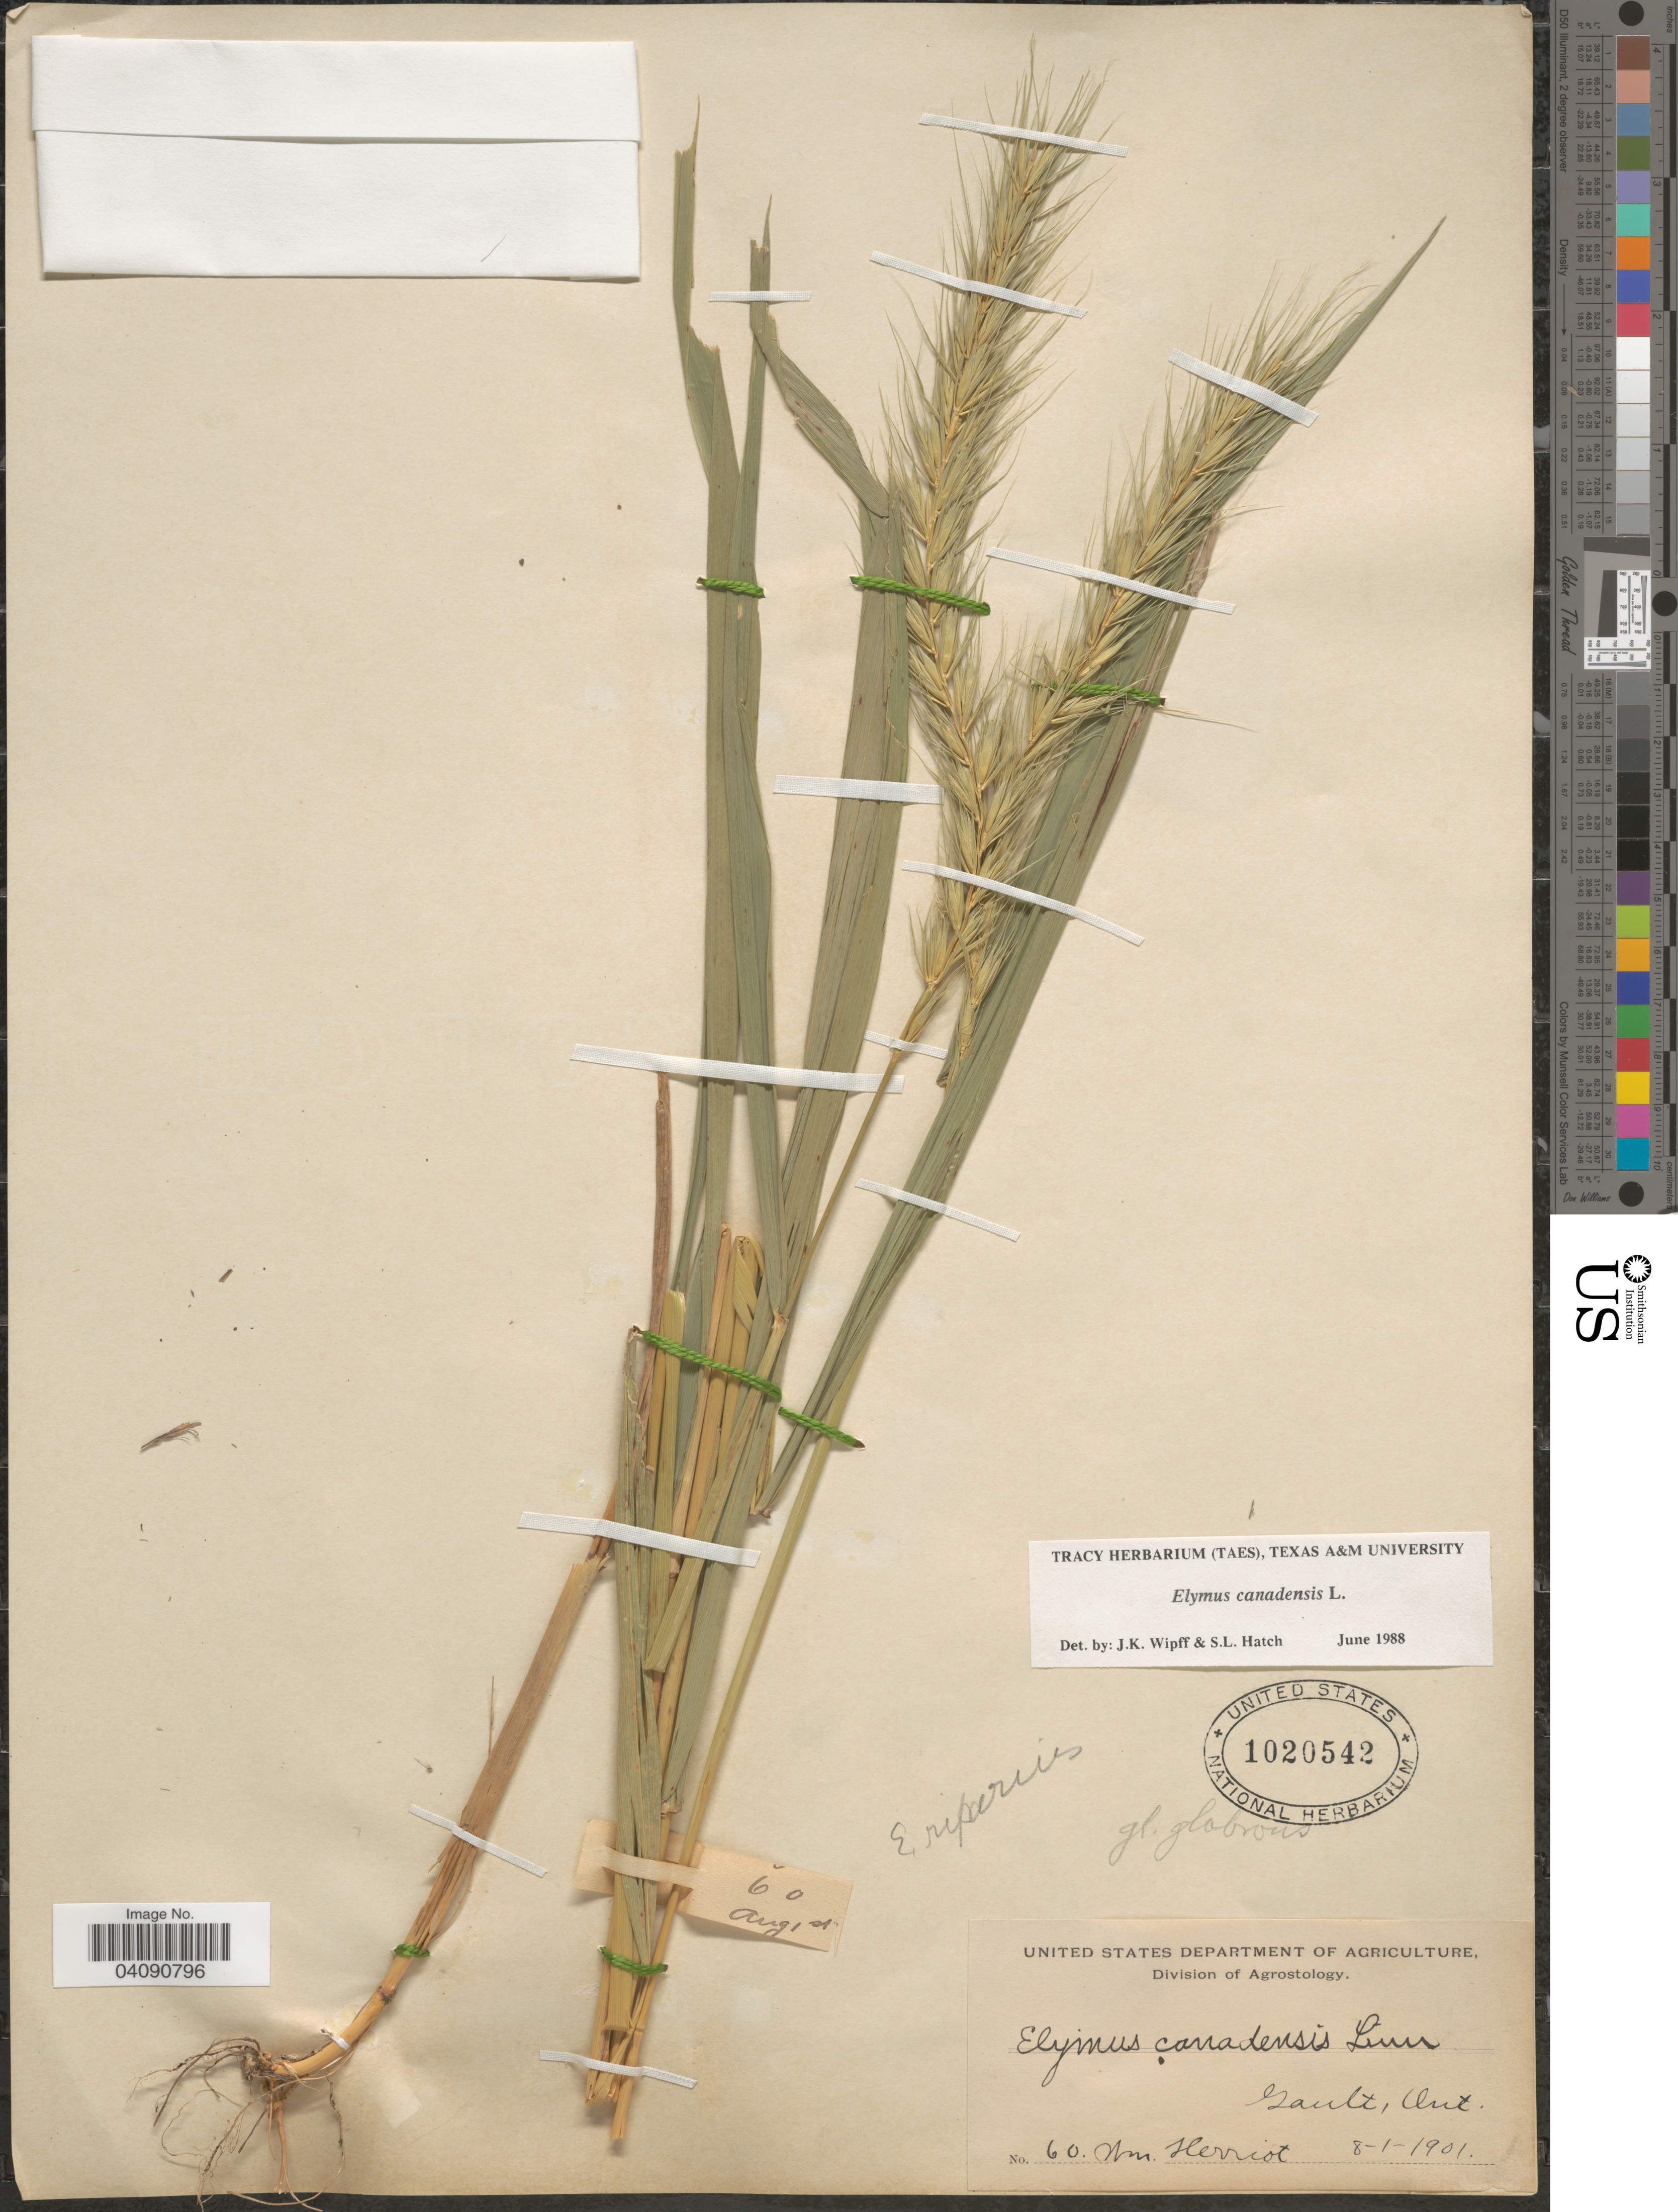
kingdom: Plantae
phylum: Tracheophyta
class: Liliopsida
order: Poales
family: Poaceae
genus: Elymus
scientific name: Elymus canadensis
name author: L.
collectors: W. Herriot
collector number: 60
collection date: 1901-01-08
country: Canada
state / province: Ontario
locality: Gault.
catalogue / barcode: US 1020542